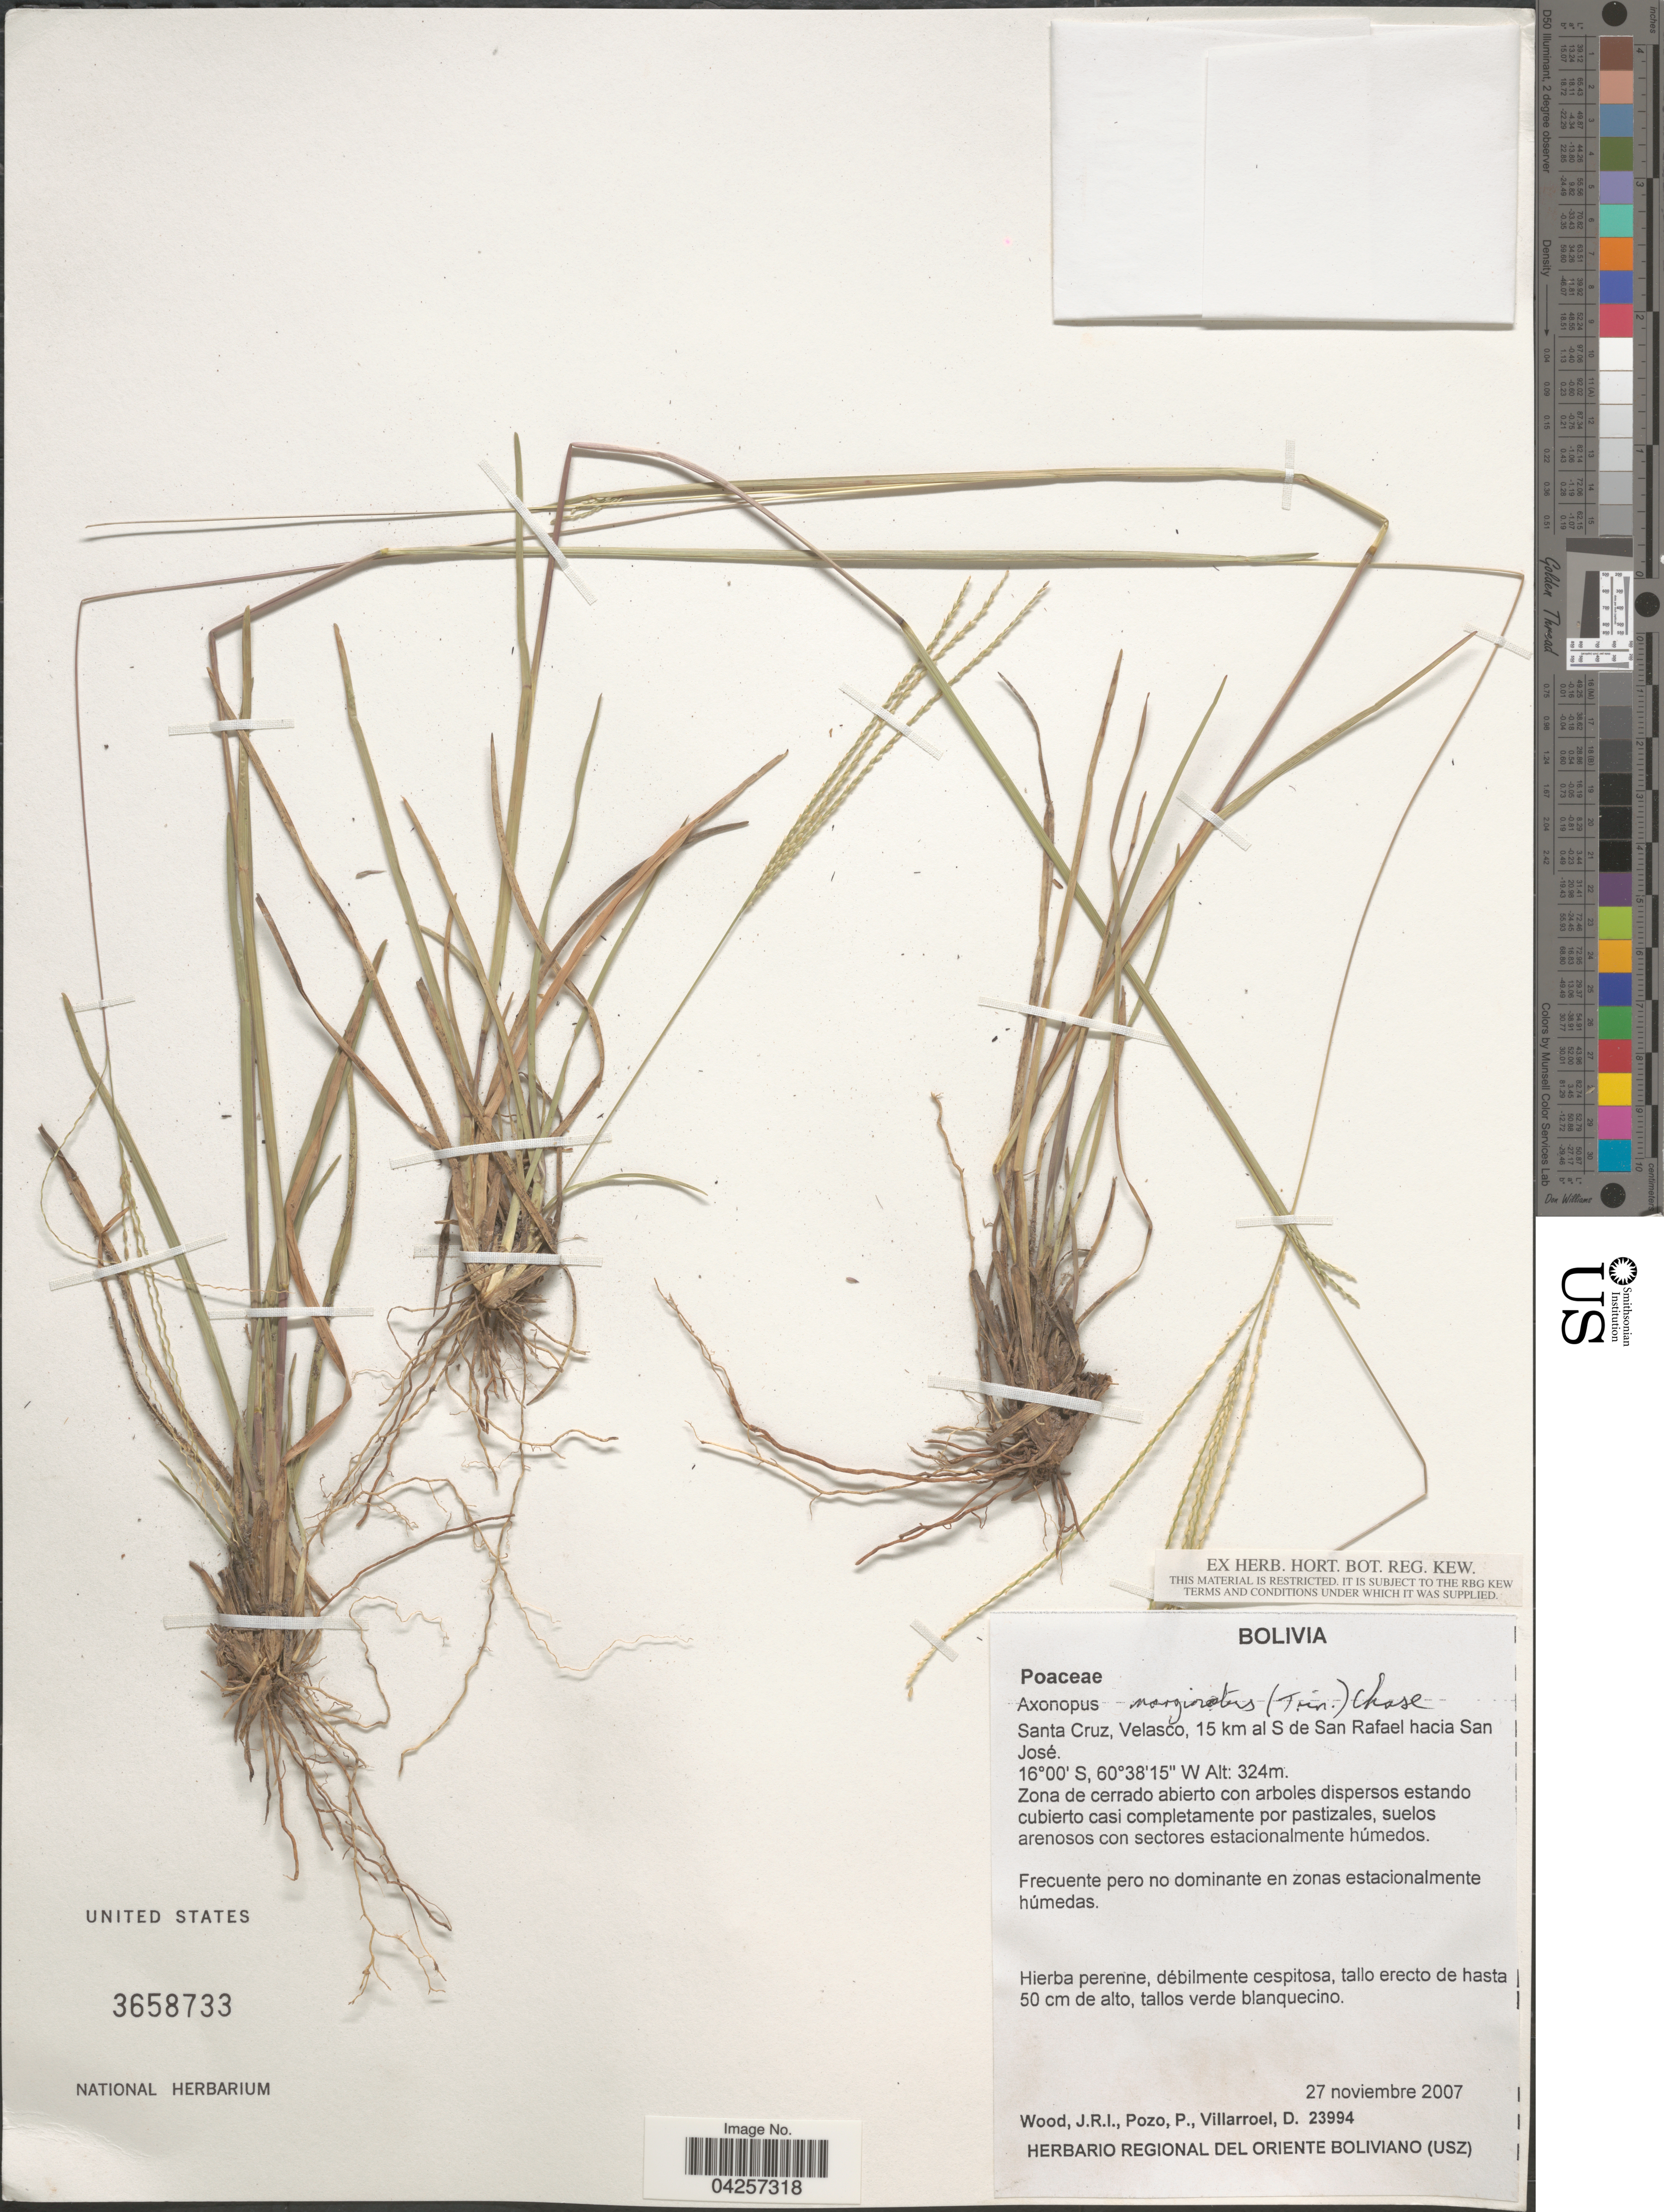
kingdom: Plantae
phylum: Tracheophyta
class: Liliopsida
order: Poales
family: Poaceae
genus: Axonopus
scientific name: Axonopus marginatus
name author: (Trin.) Chase ex Hitchc.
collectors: J. R. I. Wood, P. Pozo & D. Villarroel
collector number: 23994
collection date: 2007-11-27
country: Bolivia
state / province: Santa Cruz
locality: Velasco, 15 km al S de San Rafael hacia San José.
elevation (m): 324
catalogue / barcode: US 3658733